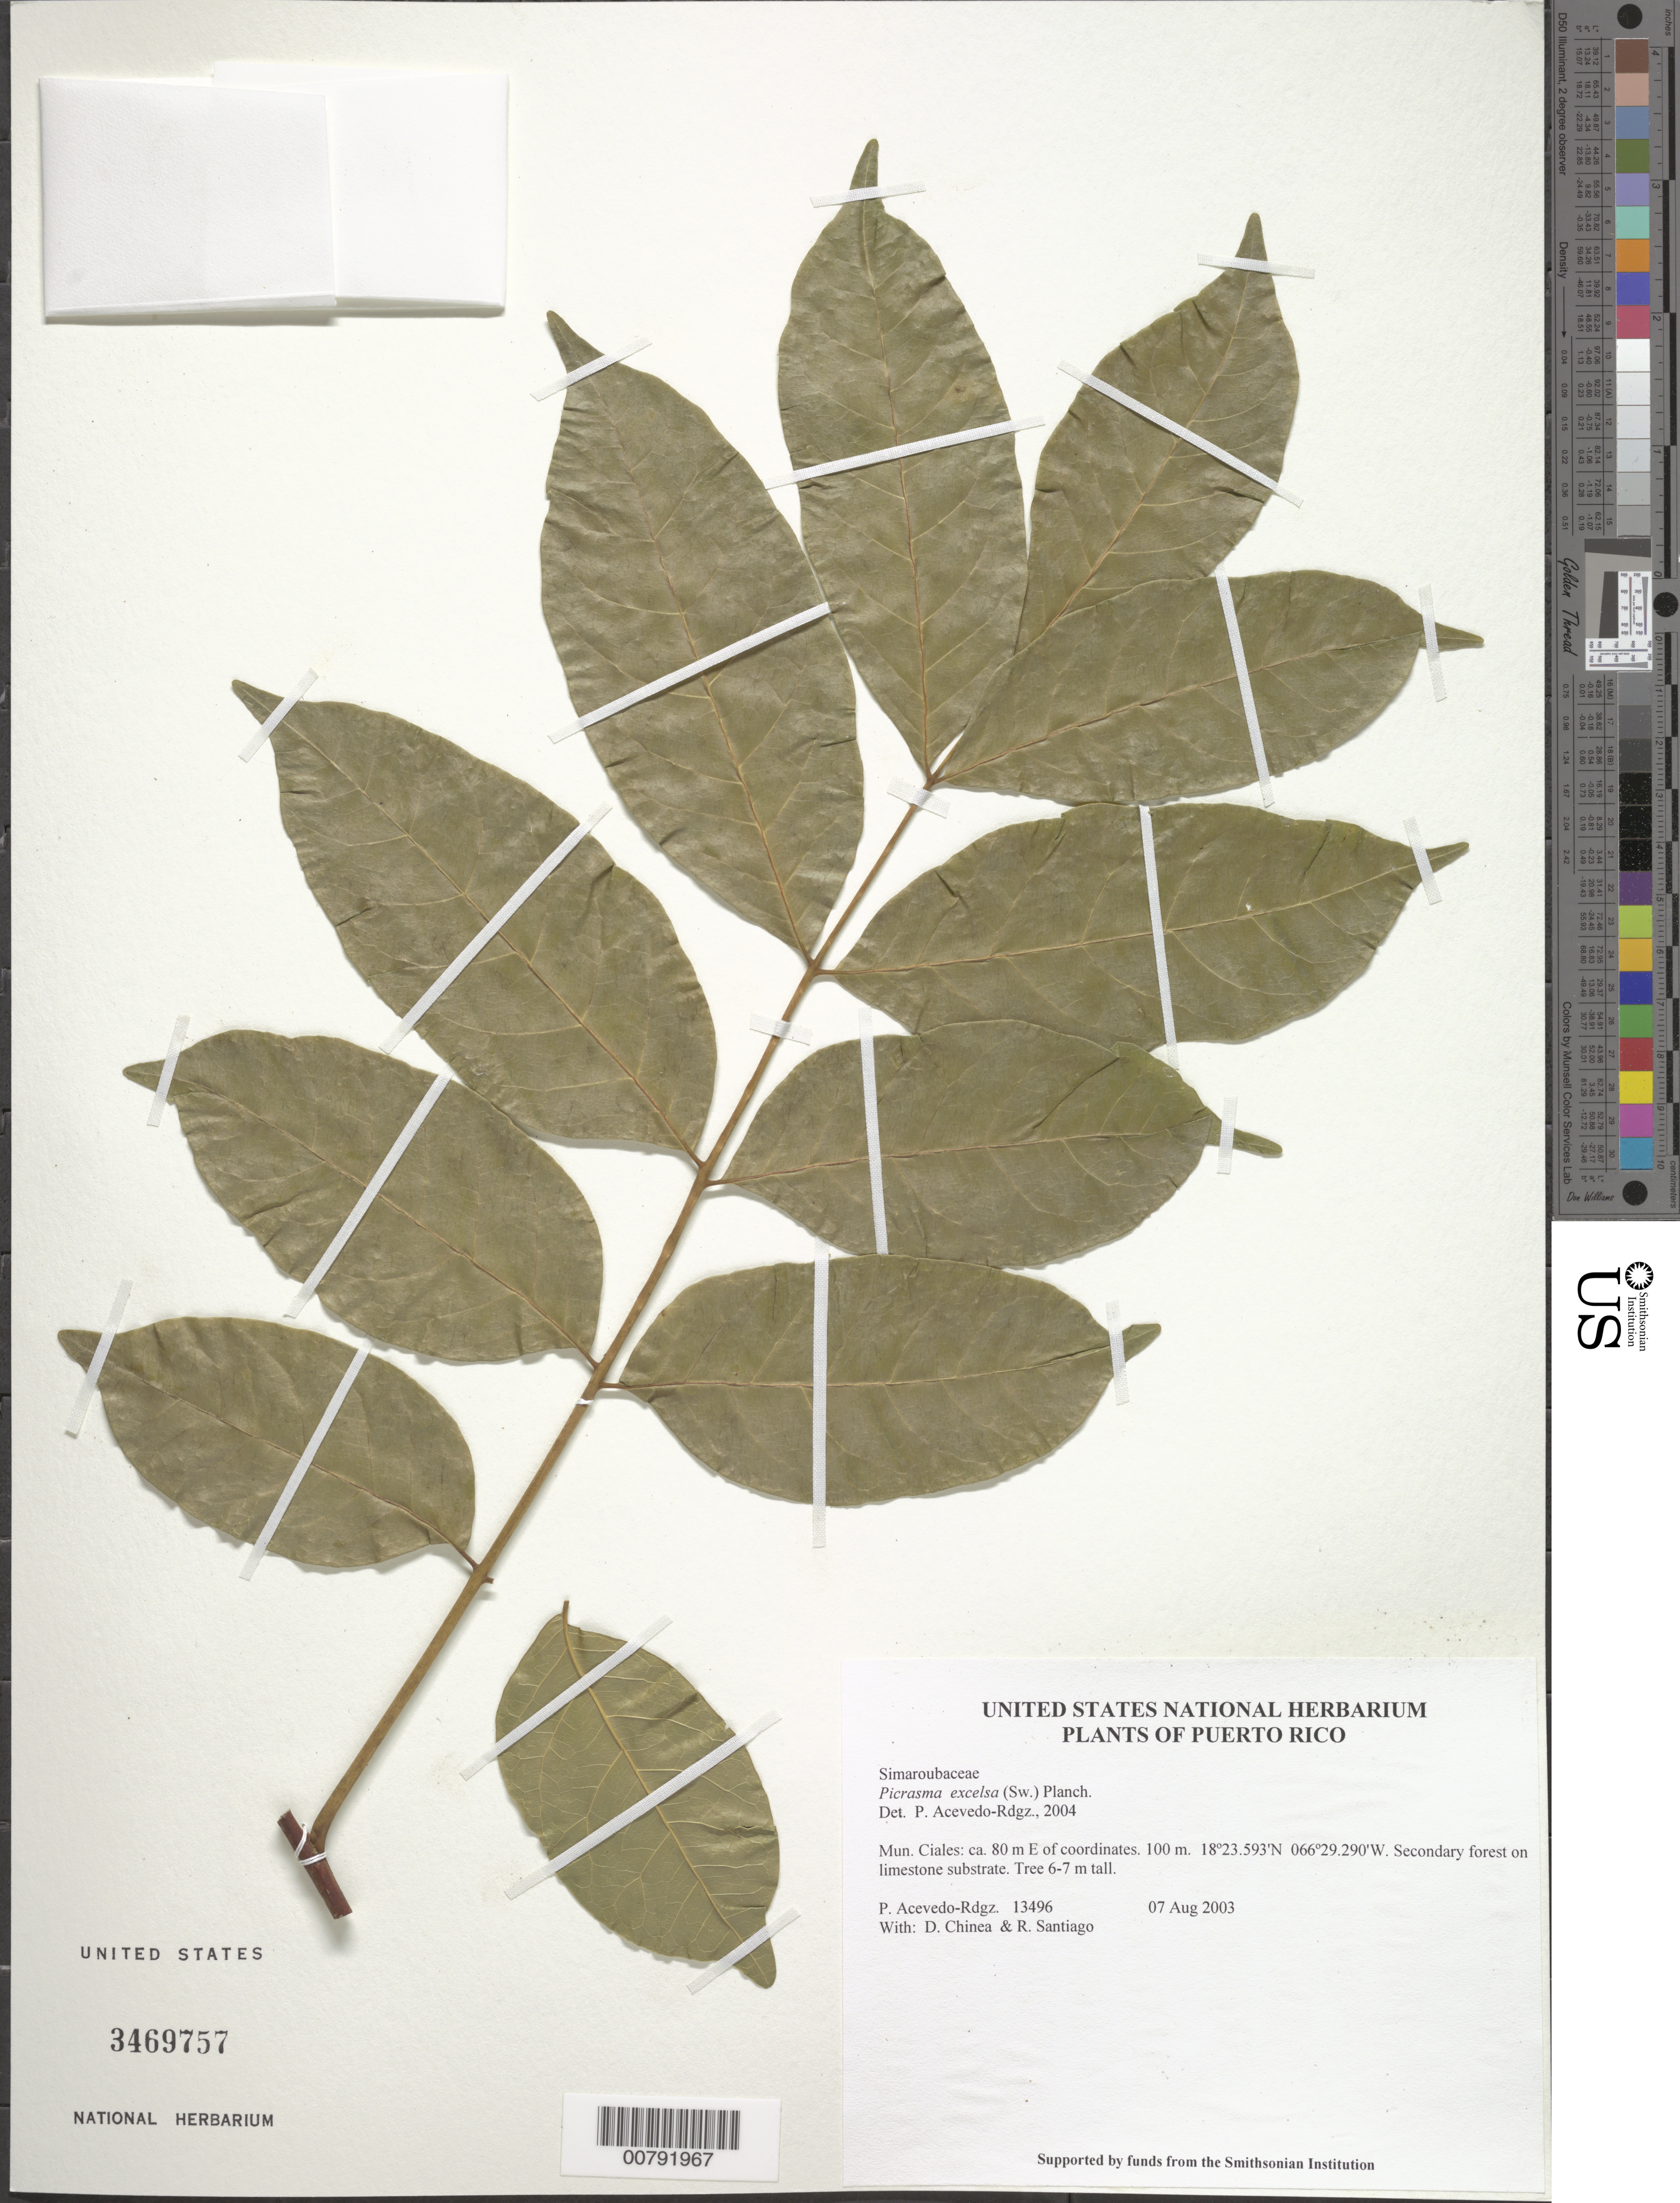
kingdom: Plantae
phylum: Tracheophyta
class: Magnoliopsida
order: Sapindales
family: Simaroubaceae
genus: Picrasma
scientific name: Picrasma excelsa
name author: (Sw.) Planch.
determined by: Acevedo-Rodríguez, P., (BOT), Smithsonian Institution - National Museum of Natural History (UNITED STATES)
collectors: P. Acevedo-Rodr., D. Chinea & R. Santiago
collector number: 13496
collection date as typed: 07 Aug 2003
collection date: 2003-08-07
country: Puerto Rico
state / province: Ciales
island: Puerto Rico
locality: Mun. Ciales: ca. 80 m E of coordinates.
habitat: Secondary forest on limestone substrate.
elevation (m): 100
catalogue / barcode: US 3469757